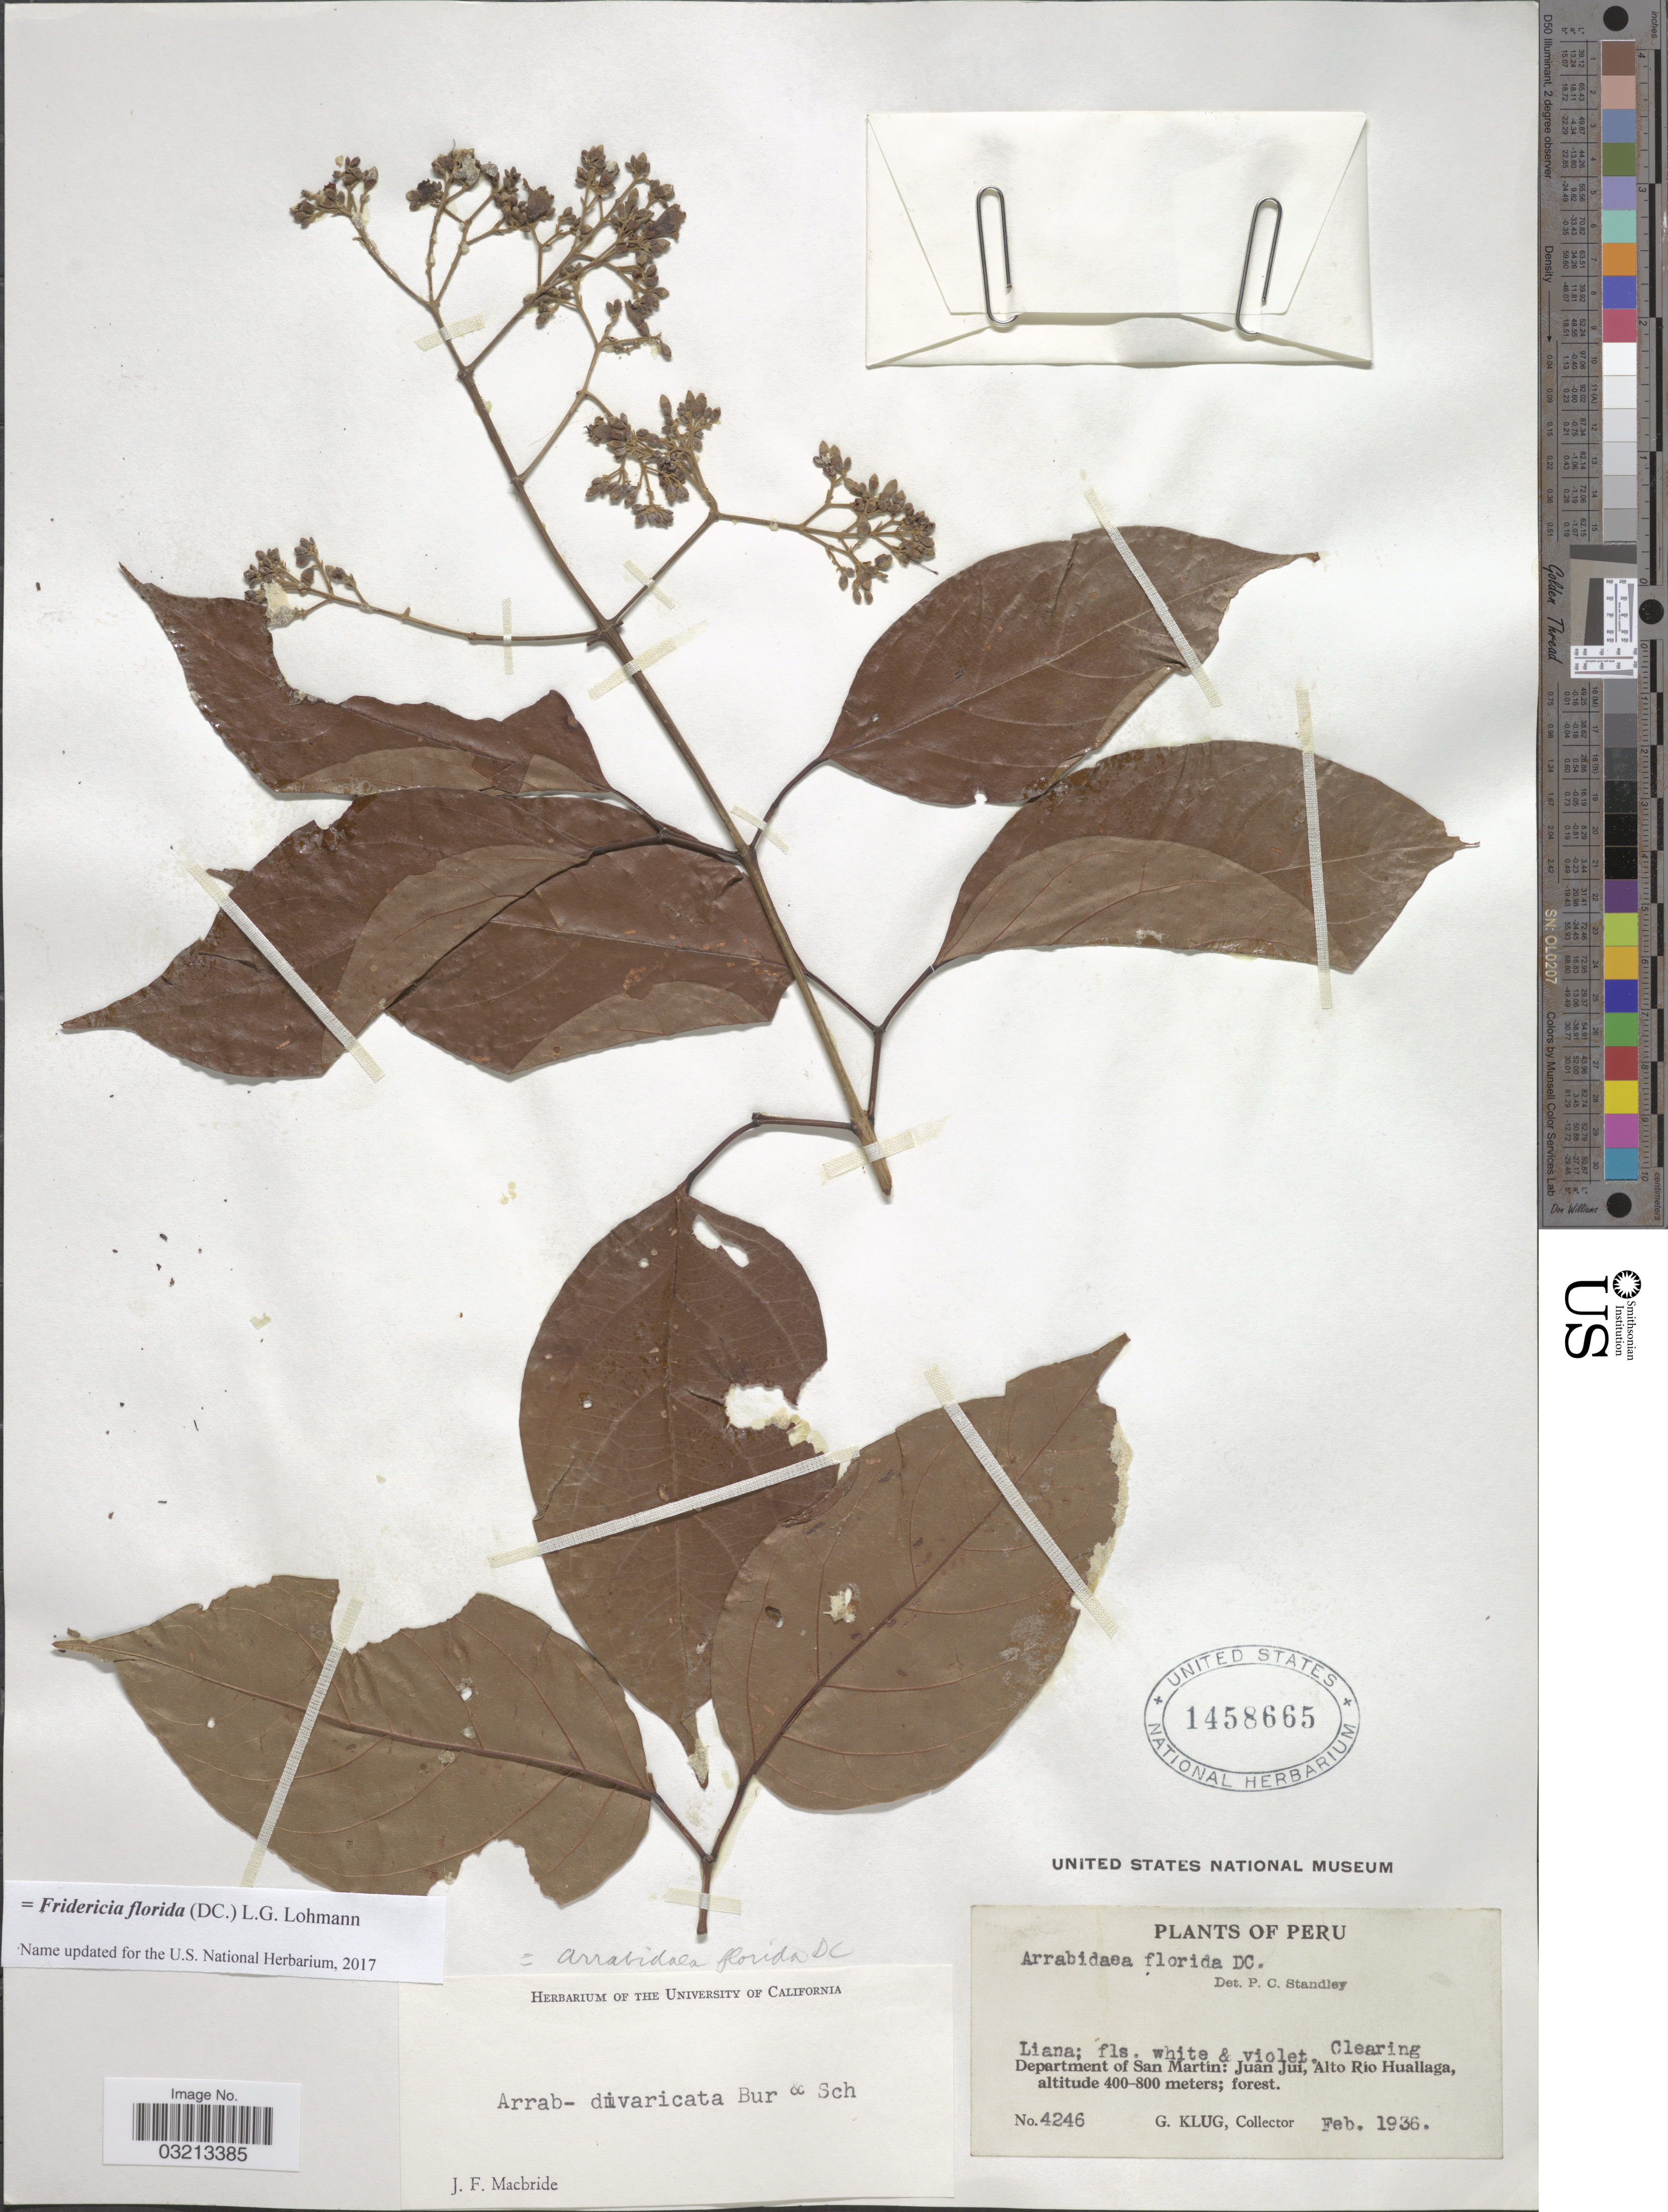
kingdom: Plantae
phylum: Tracheophyta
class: Magnoliopsida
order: Lamiales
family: Bignoniaceae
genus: Fridericia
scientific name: Fridericia florida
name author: (DC.) L.G. Lohmann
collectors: G. Klug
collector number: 4246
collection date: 1936-02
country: Peru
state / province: San Martín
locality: Department of San Martín: Juan Jui, Alto Río Huallaga.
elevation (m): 400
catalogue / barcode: US 1458665